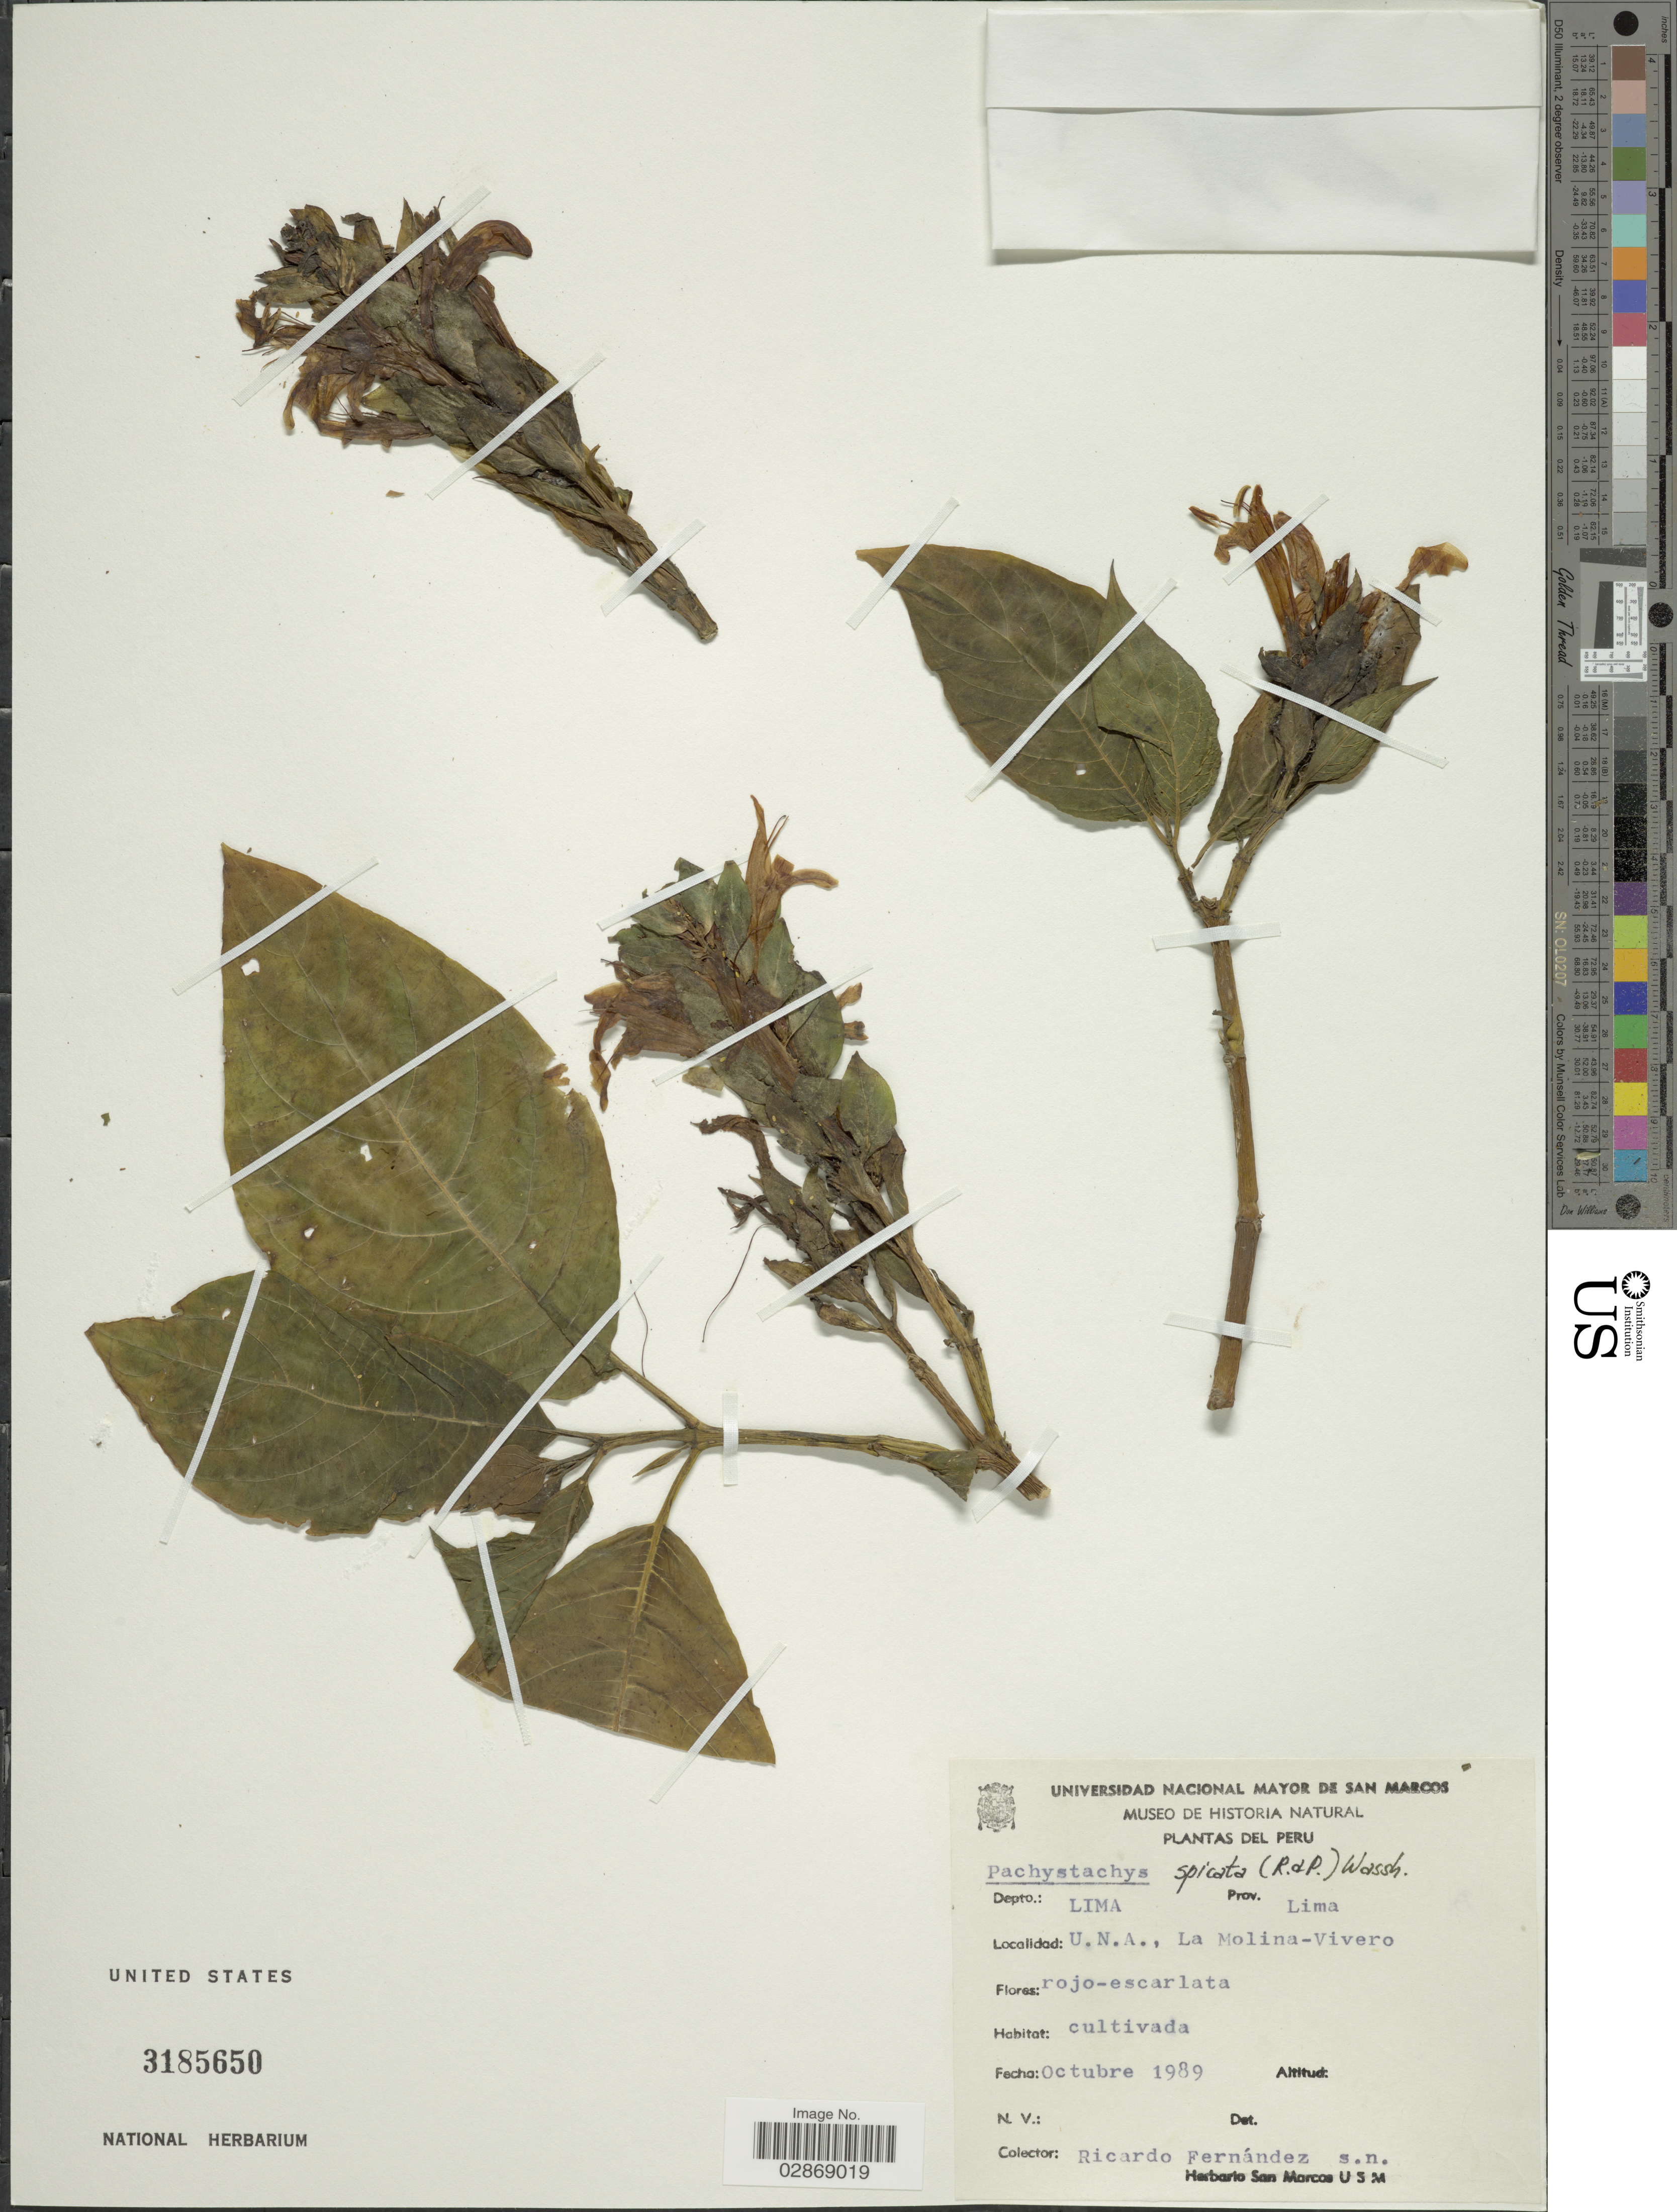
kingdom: Plantae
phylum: Tracheophyta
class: Magnoliopsida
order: Lamiales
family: Acanthaceae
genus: Pachystachys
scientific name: Pachystachys spicata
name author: (Ruiz & Pav.) Wassh.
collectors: R. Fernández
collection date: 1989-10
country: Peru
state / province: Lima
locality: Depto.: Lima, Prov. Lima. U.N.A., La Molina-Vivero.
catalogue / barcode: US 3185650